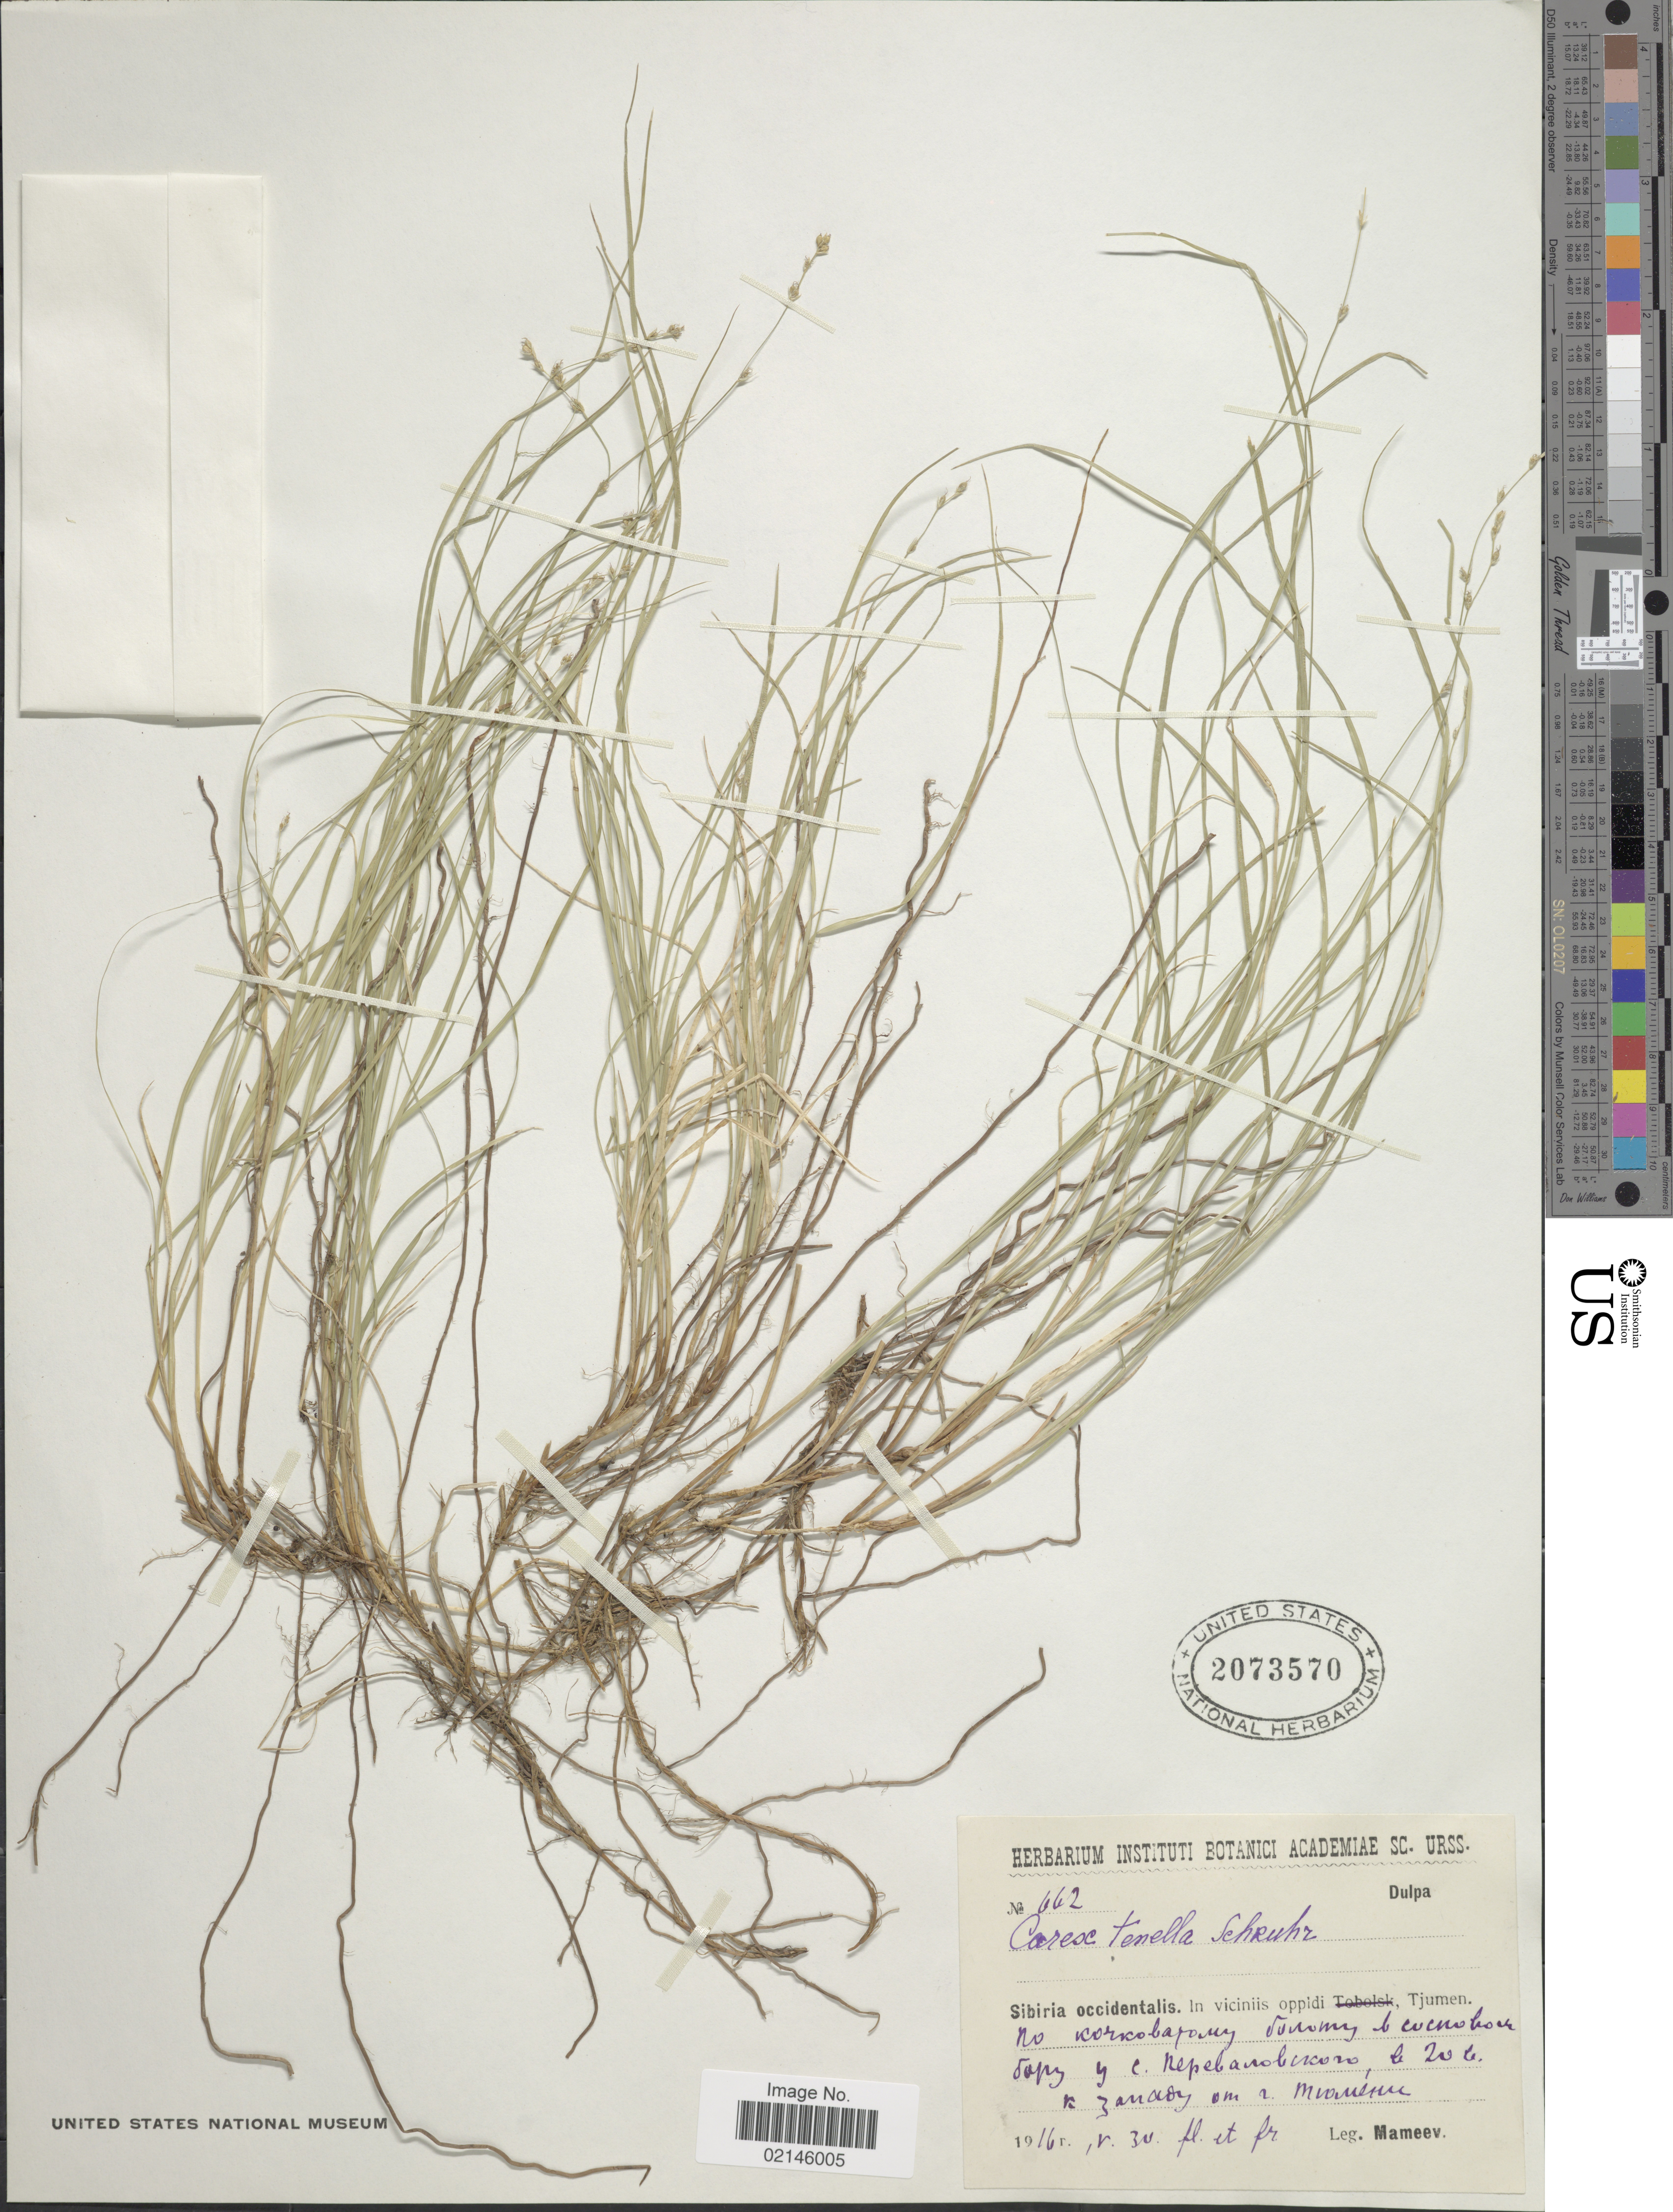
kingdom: Plantae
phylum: Tracheophyta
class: Liliopsida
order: Poales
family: Cyperaceae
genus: Carex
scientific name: Carex disperma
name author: Dewey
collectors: Mameev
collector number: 662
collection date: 1916-05-30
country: Russian Federation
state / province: Tyumen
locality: Sibiria occidentalis. In viciniis oppidi Tjumen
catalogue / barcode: US 2073570